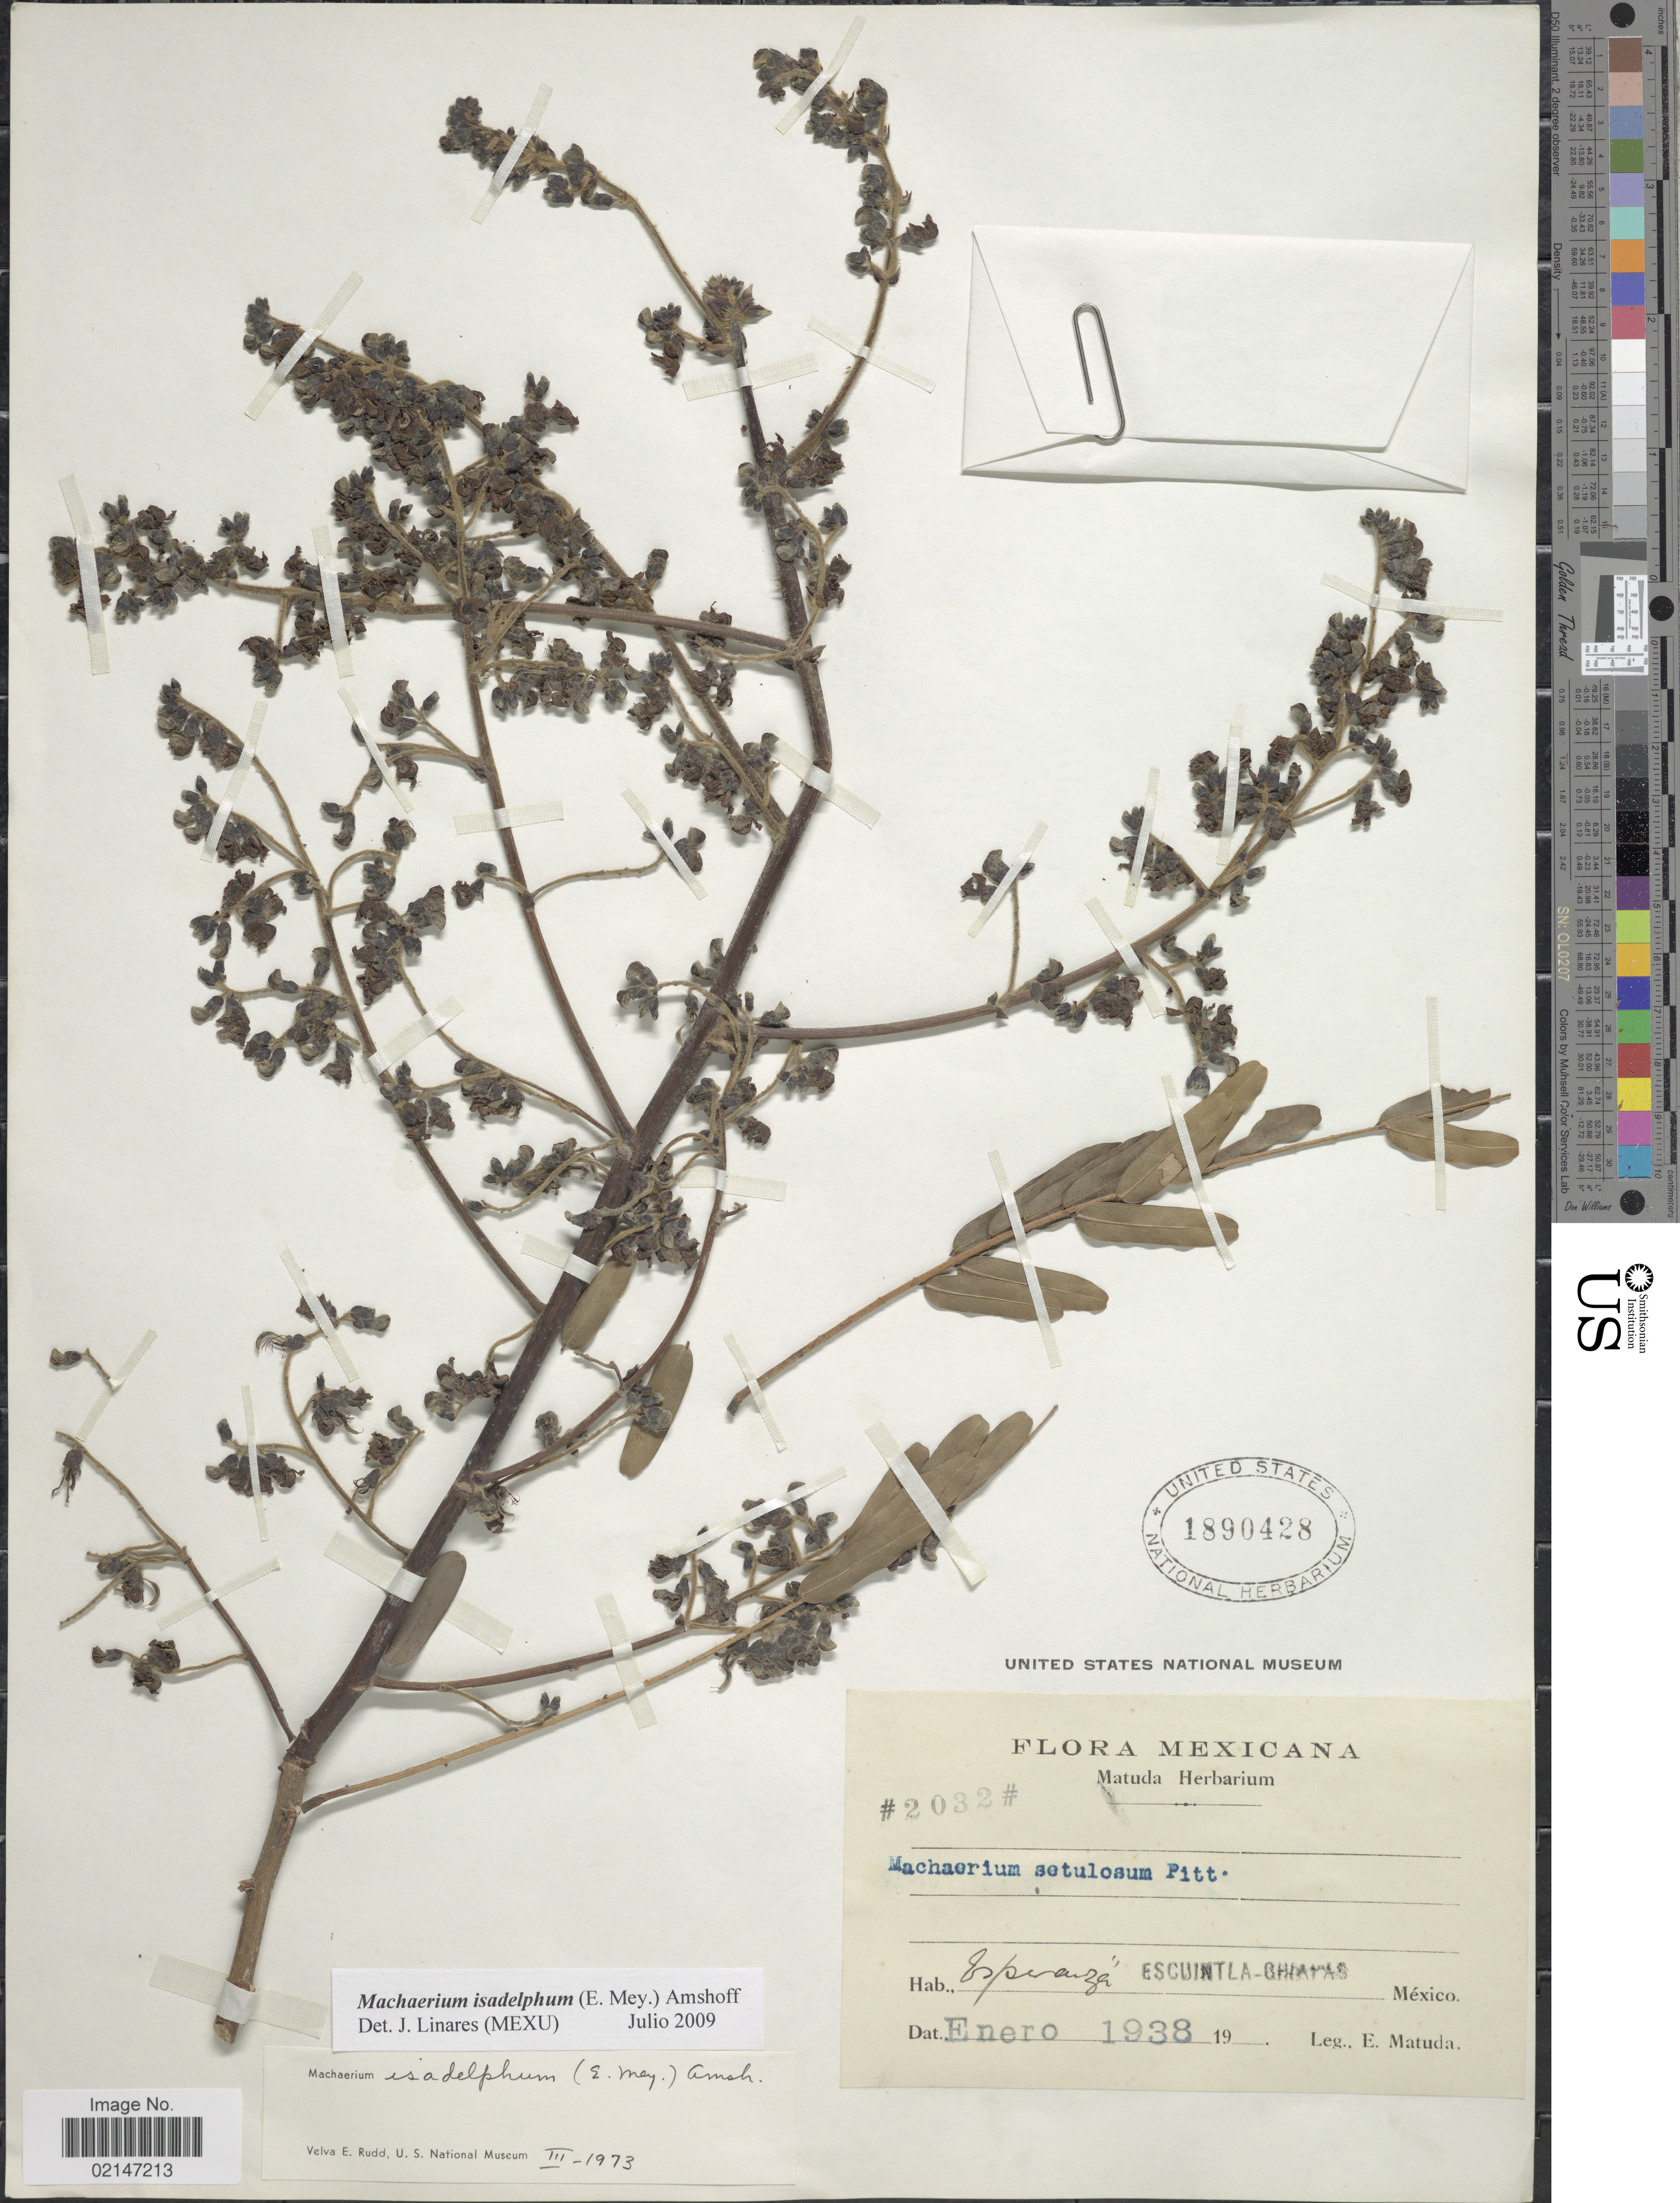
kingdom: Plantae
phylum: Tracheophyta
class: Magnoliopsida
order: Fabales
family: Fabaceae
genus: Machaerium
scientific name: Machaerium isadelphum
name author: (E. Mey.) Amshoff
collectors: E. Matuda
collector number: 2032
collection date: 1938-01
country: Mexico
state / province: Chiapas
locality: Esperanzä, Escuintla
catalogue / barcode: US 1890428